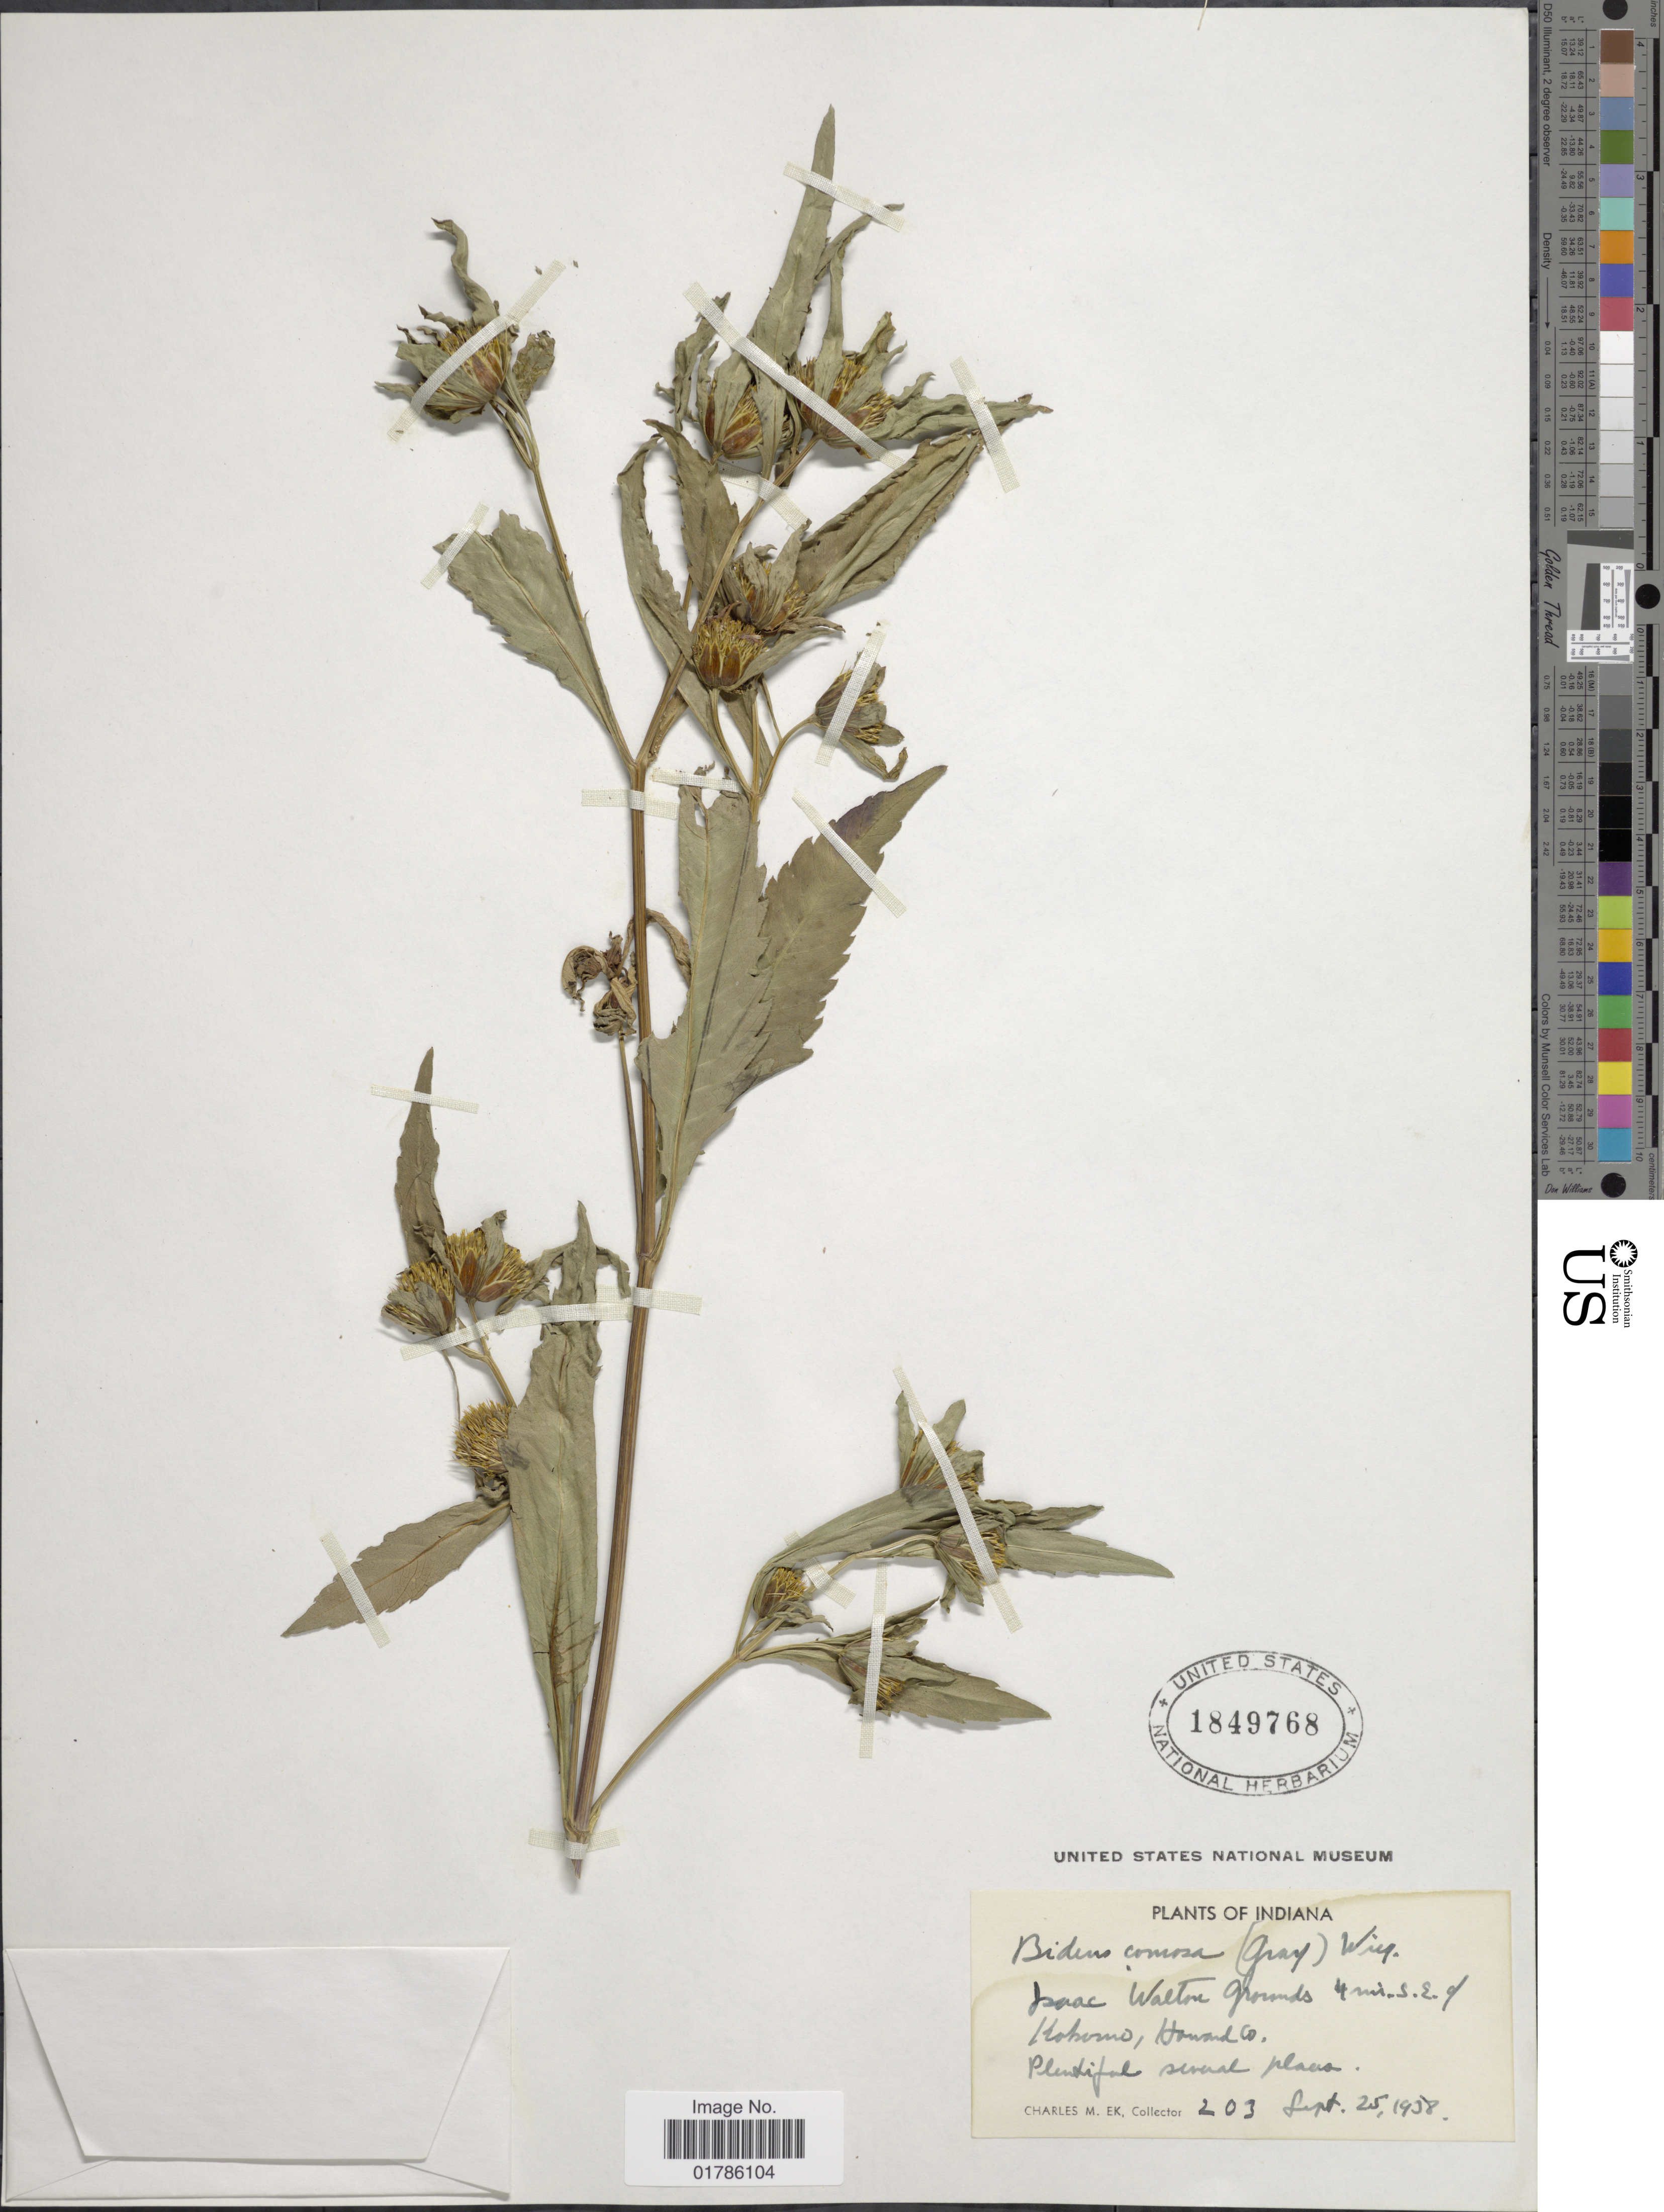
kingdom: Plantae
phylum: Tracheophyta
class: Magnoliopsida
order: Asterales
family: Asteraceae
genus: Bidens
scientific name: Bidens comosa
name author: (A. Gray) Wiegand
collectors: C. Ek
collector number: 203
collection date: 1958-09-25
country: United States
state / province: Indiana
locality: Isaac Walton grounds, 4 mi. S,E. of Kokomo, Howard Co.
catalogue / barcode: US 1849768